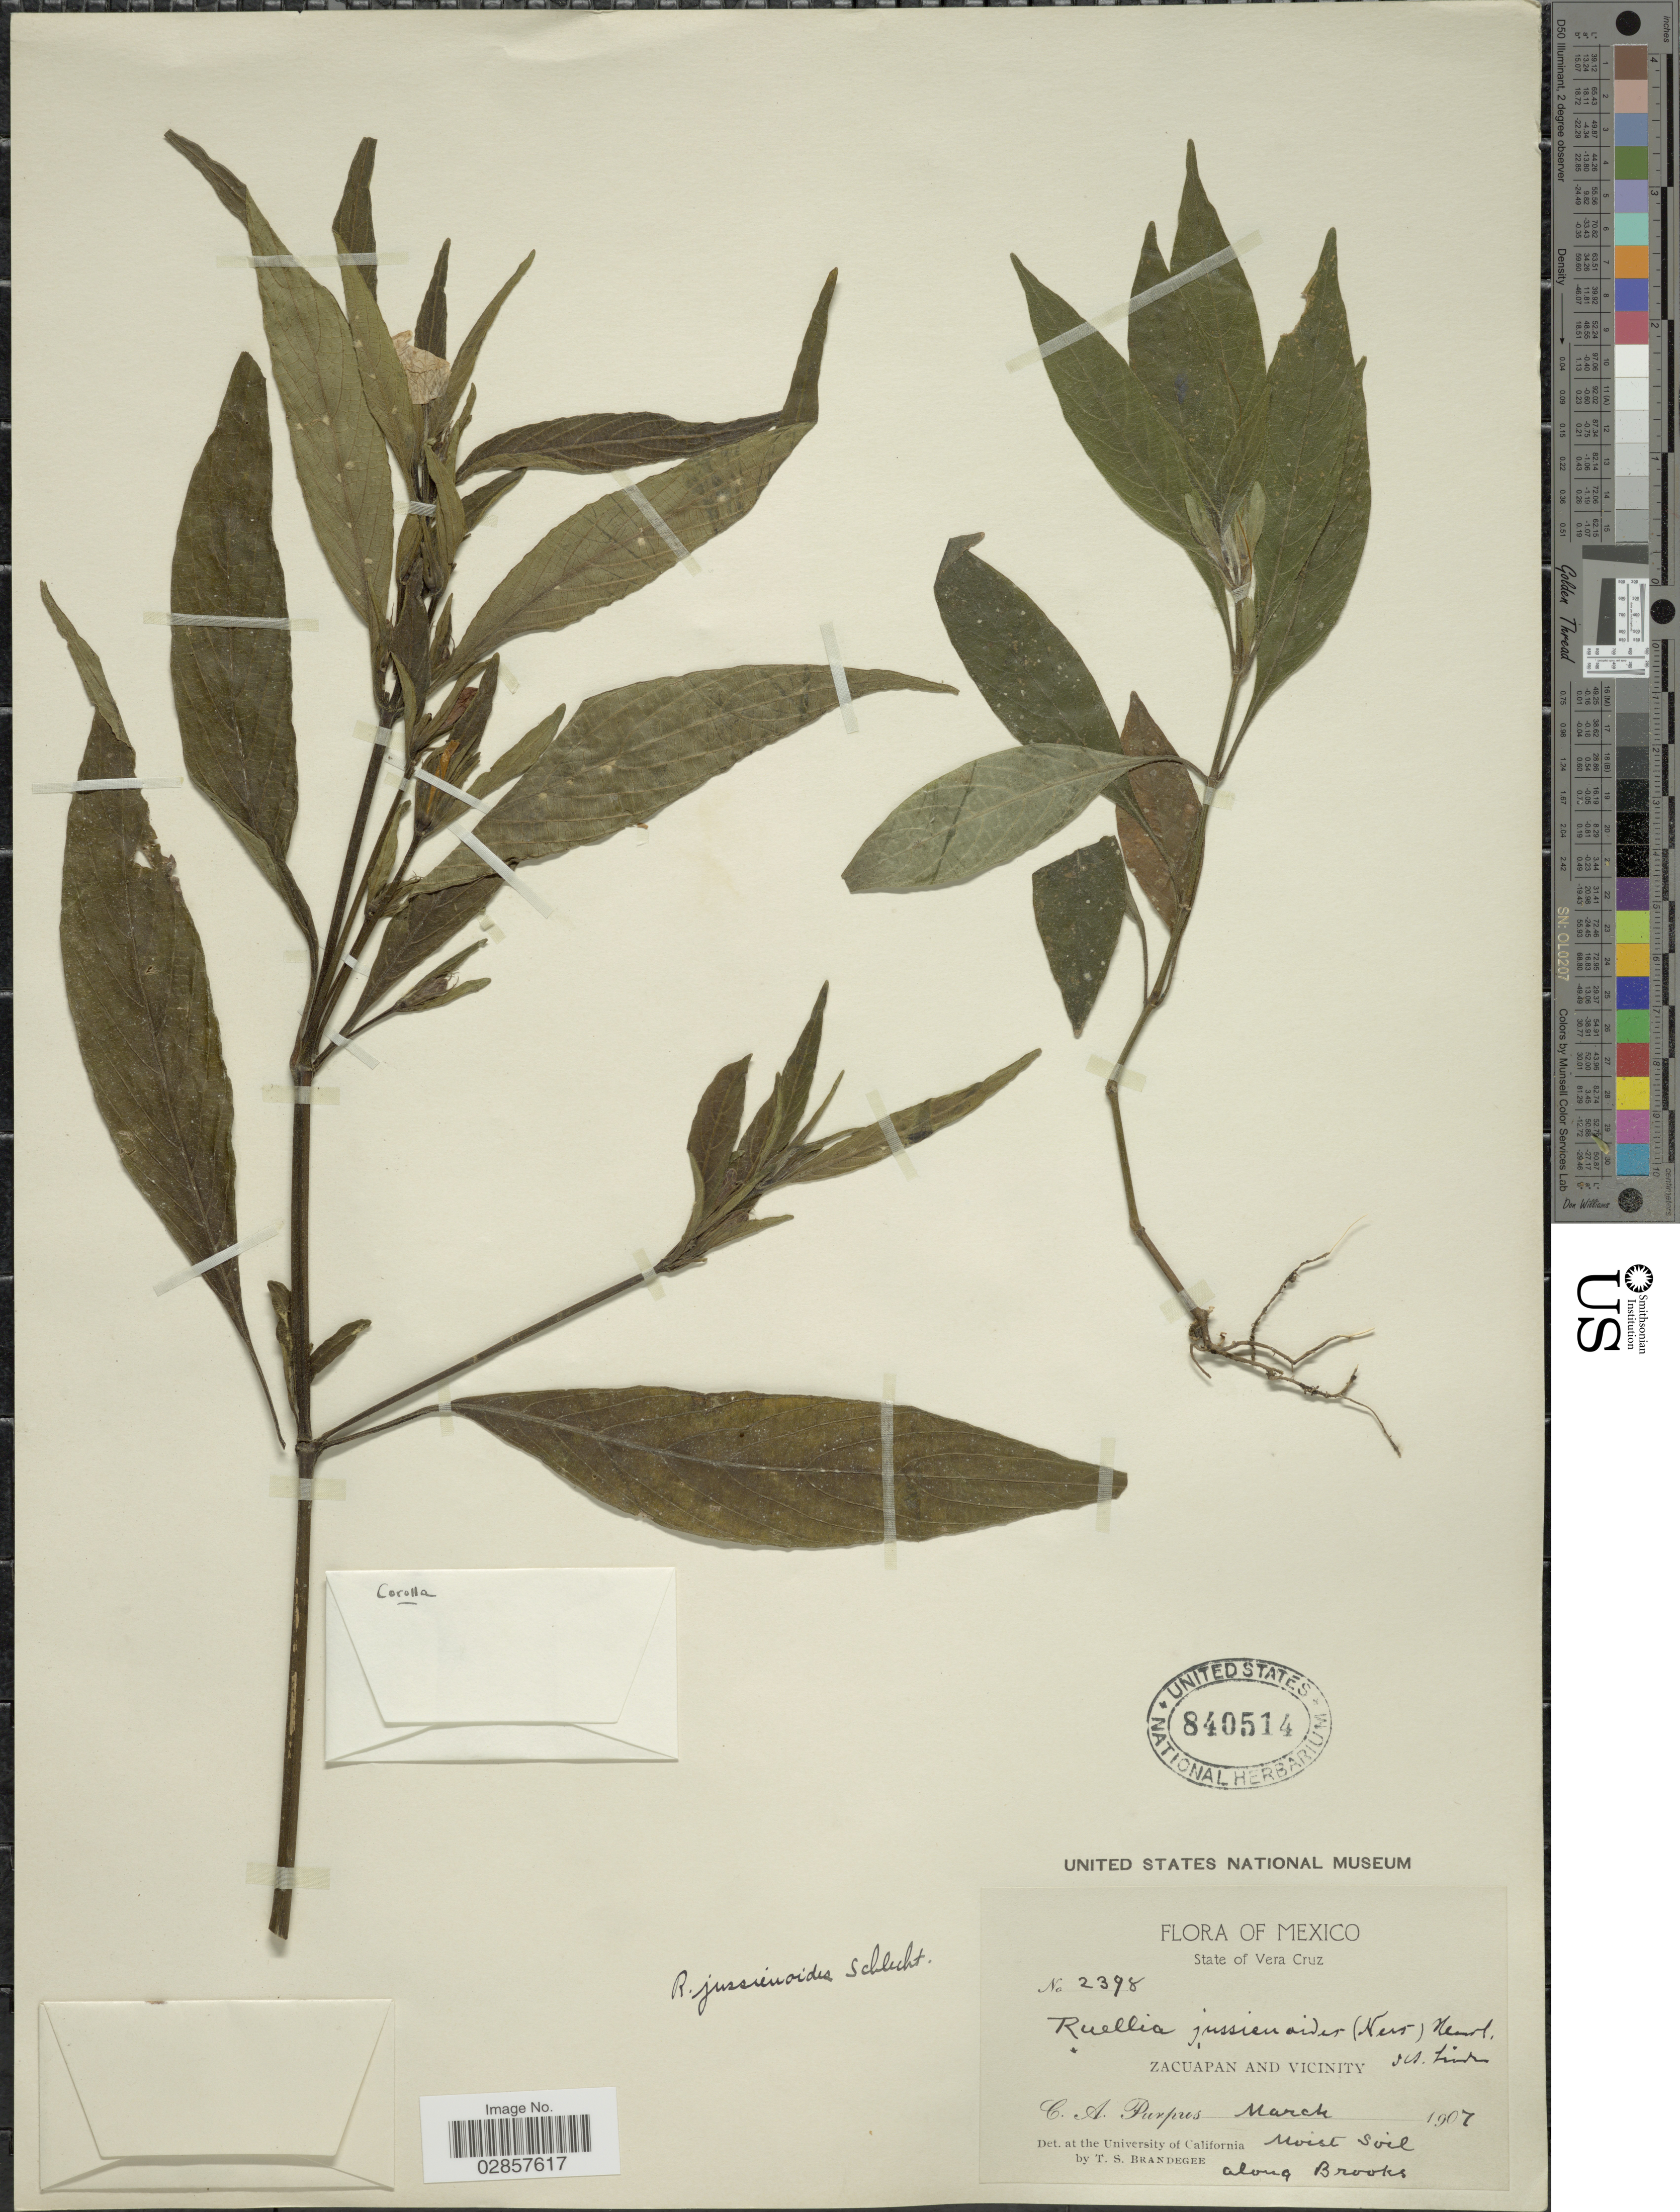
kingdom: Plantae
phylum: Tracheophyta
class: Magnoliopsida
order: Lamiales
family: Acanthaceae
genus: Ruellia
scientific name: Ruellia jussieuoides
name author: Schltdl. & Cham.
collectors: C. A. Purpus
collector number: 2398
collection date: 1907-03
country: Mexico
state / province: Veracruz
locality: State of Vera Cruz, Zacuapan and vicinity, along Brooks.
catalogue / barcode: US 840514